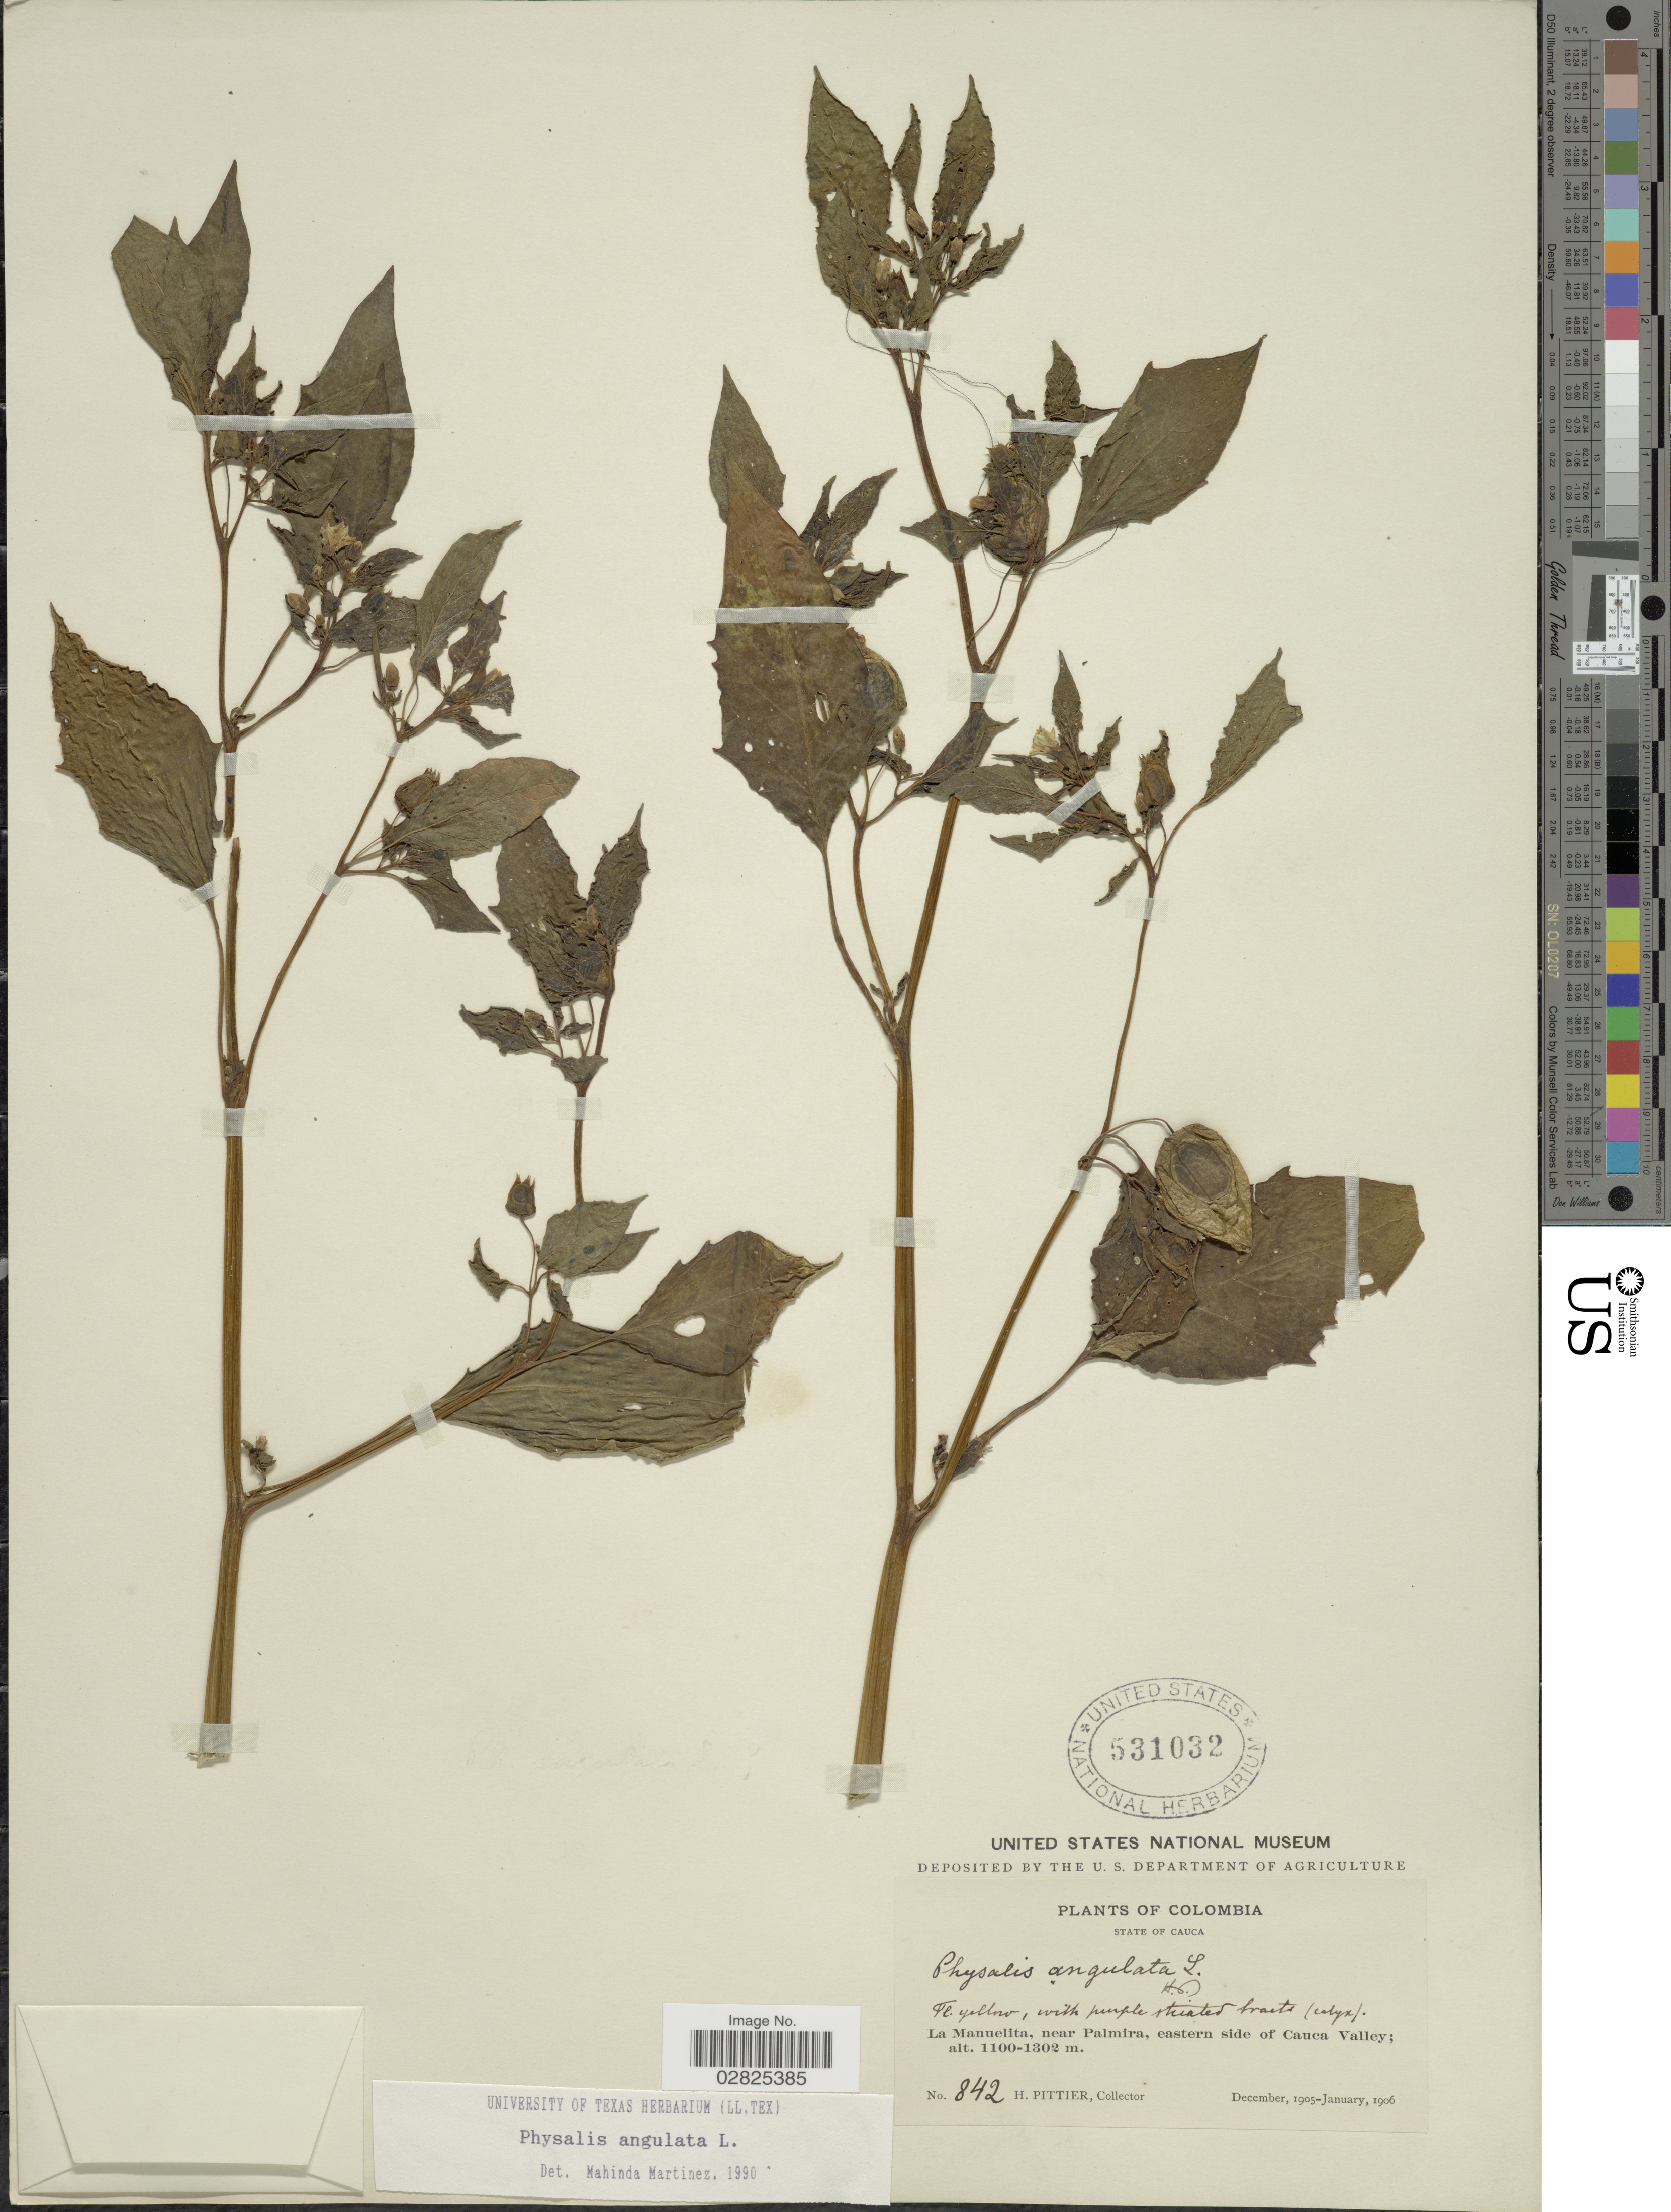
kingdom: Plantae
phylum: Tracheophyta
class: Magnoliopsida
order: Solanales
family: Solanaceae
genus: Physalis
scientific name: Physalis angulata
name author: L.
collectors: H. F. Pittier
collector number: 842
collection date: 1905-12/1906-01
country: Colombia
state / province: Cauca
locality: La Manuelita, near Palmira, eastern side of Cauca Valley.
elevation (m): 1100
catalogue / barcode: US 531032